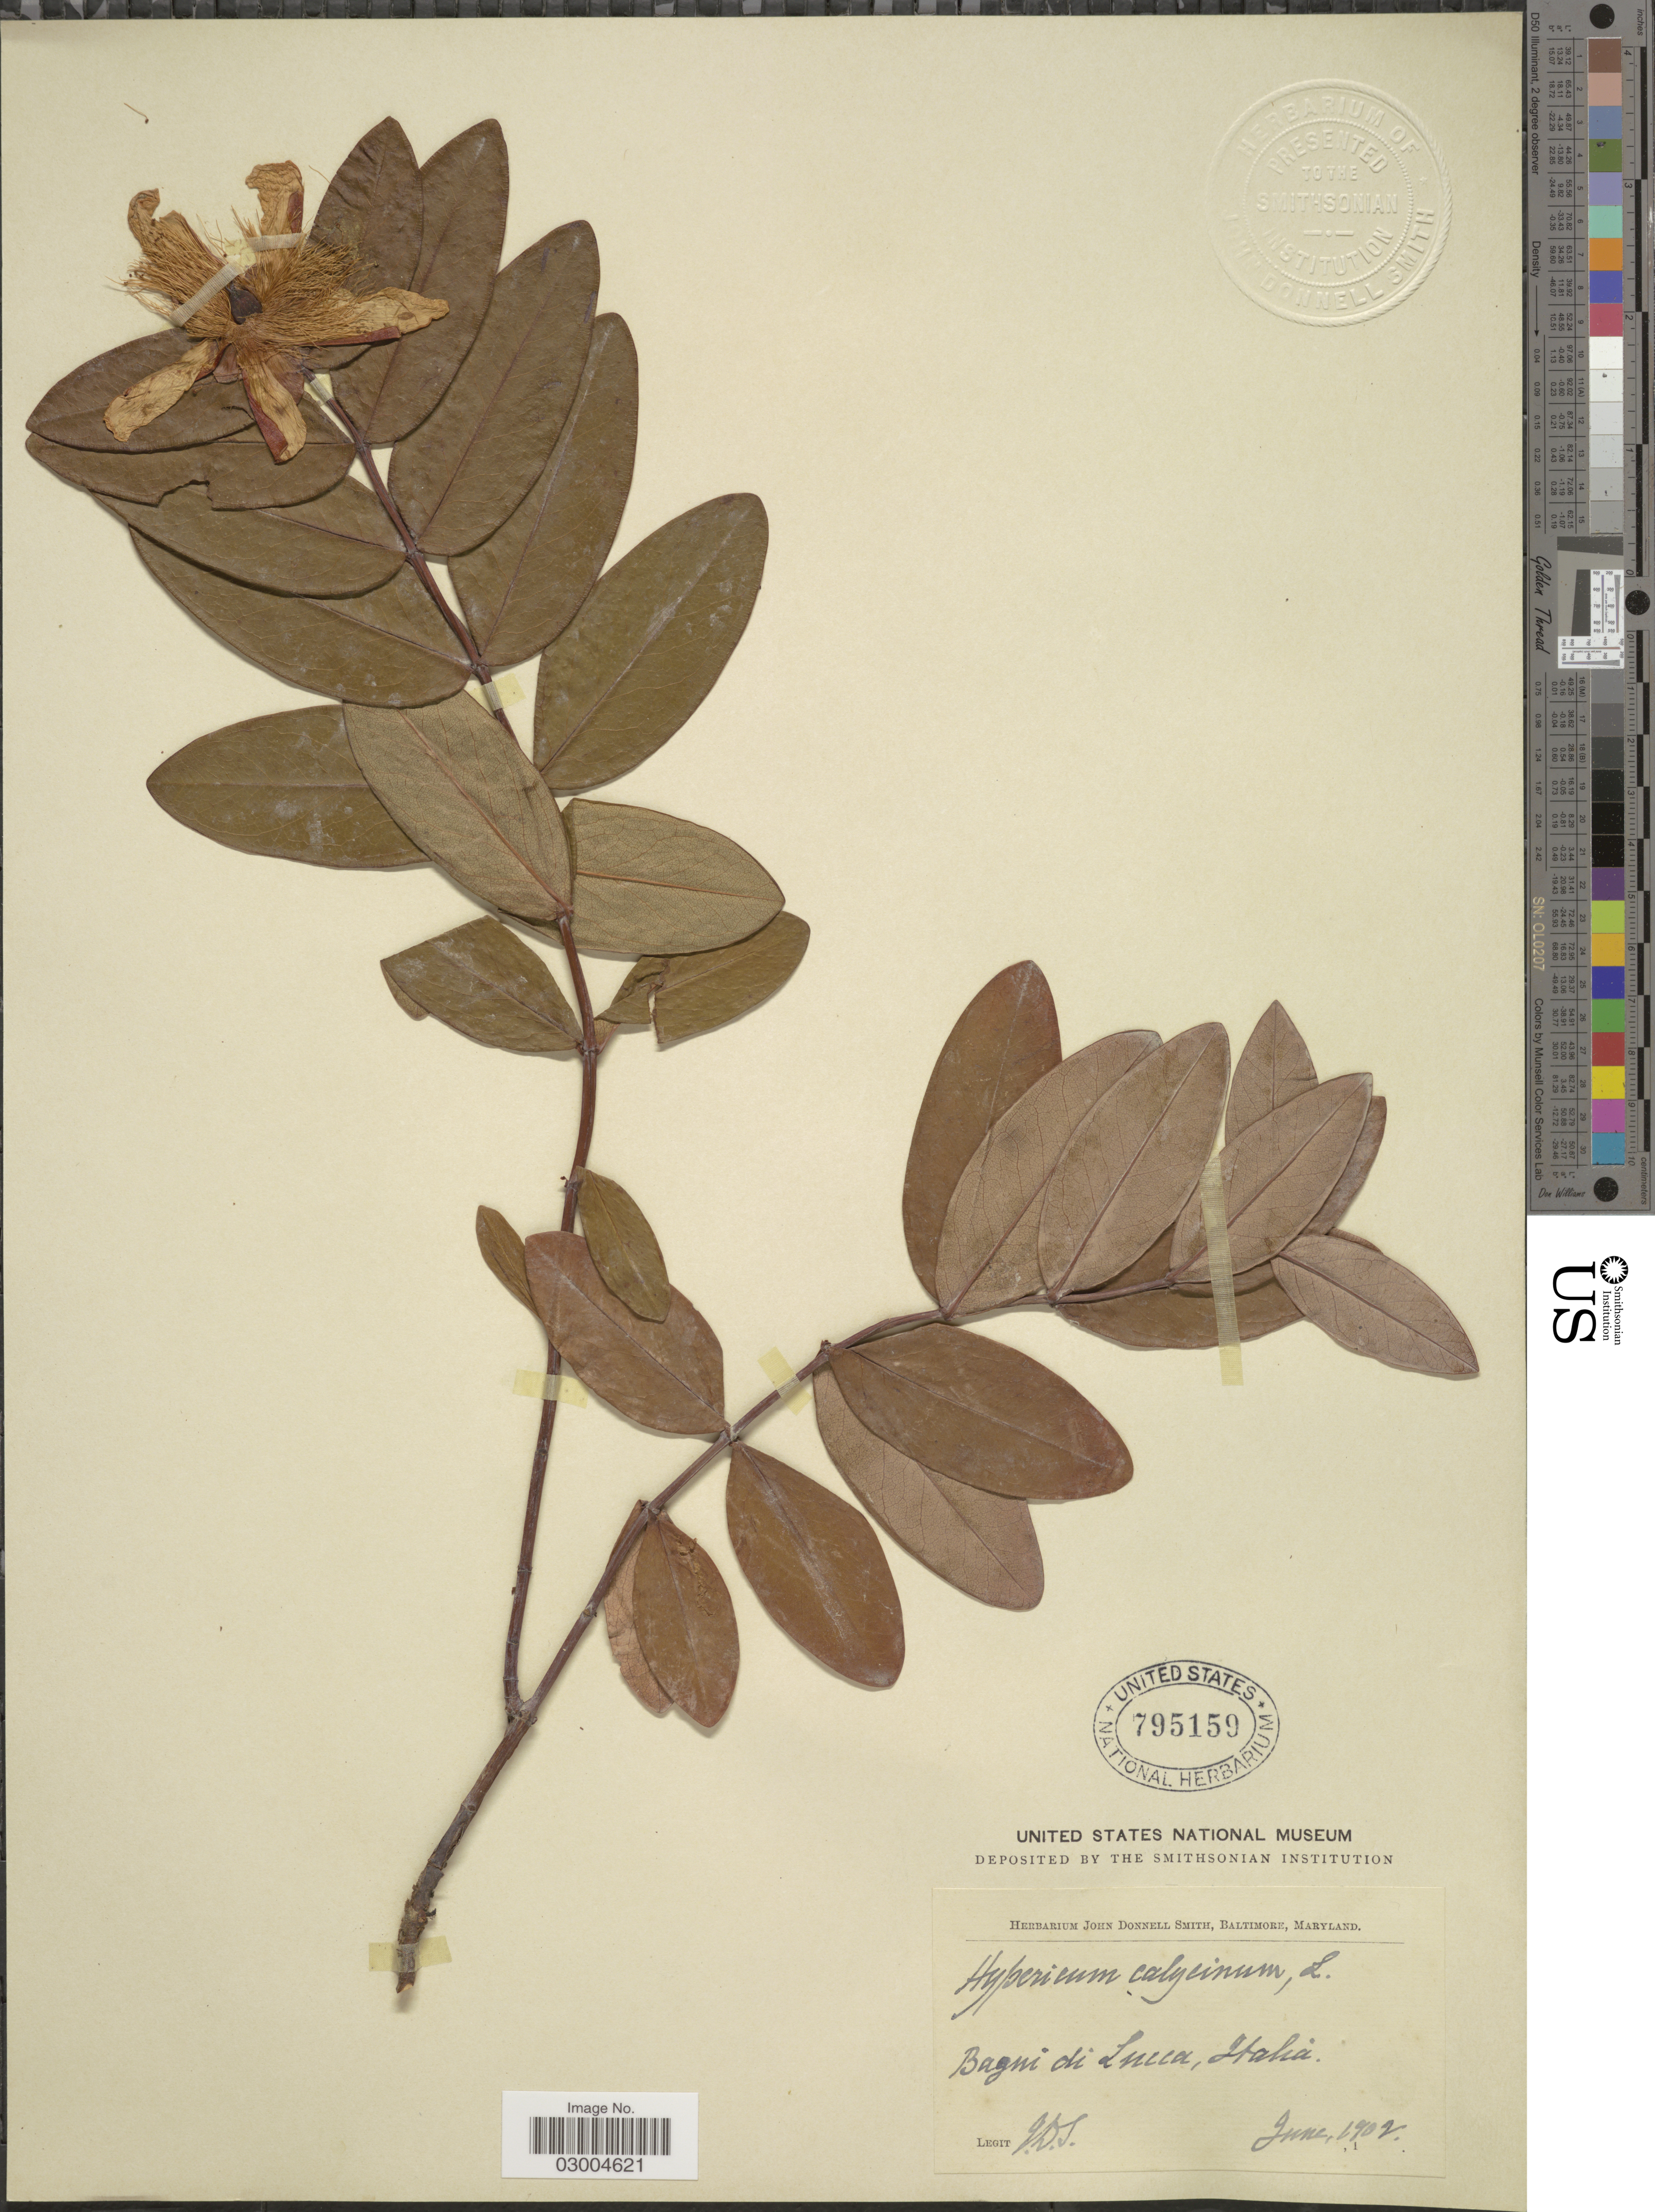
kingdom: Plantae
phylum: Tracheophyta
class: Magnoliopsida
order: Malpighiales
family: Hypericaceae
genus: Hypericum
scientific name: Hypericum calycinum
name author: L.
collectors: J. Donnell Smith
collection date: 1902-06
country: Italy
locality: Bagni di Lucca.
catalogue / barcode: US 795159